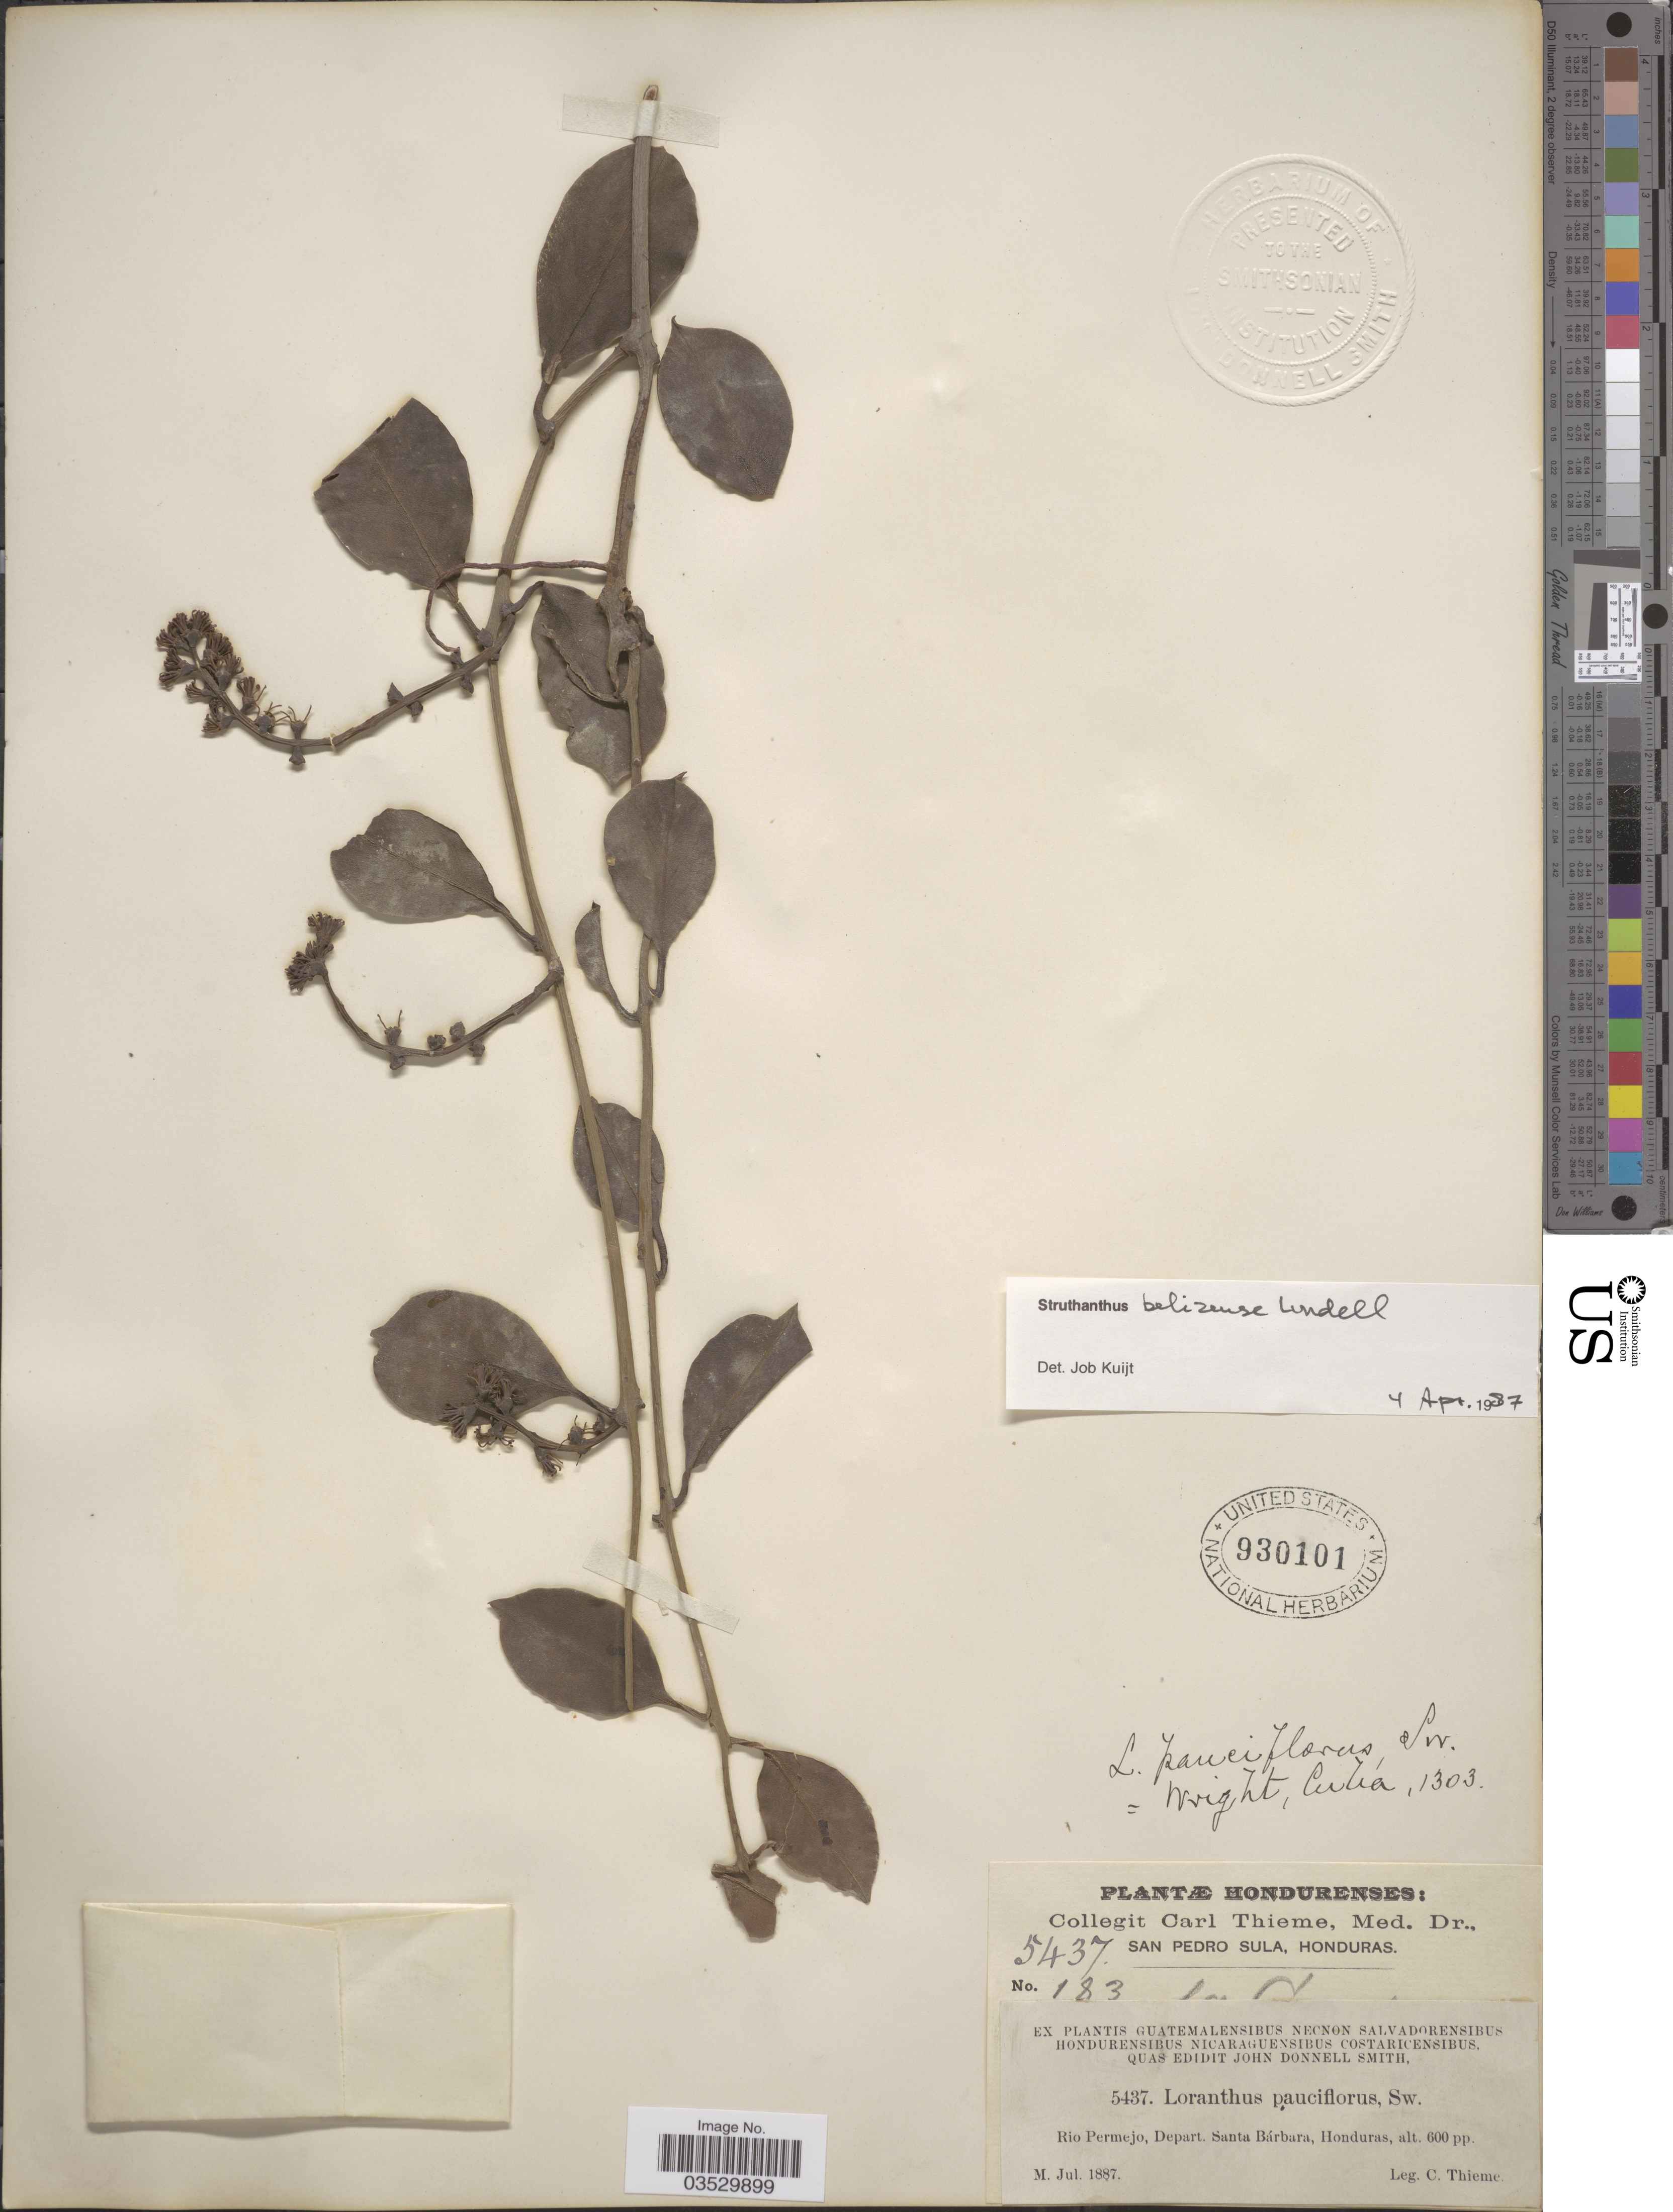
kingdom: Plantae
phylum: Tracheophyta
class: Magnoliopsida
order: Santalales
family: Loranthaceae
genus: Struthanthus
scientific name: Struthanthus belizensis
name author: Lundell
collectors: C. Thieme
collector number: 5437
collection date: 1887-07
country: Honduras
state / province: Santa Bárbara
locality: Rio Permejo, Depart. Santa Bárbara.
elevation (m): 183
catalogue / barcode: US 930101